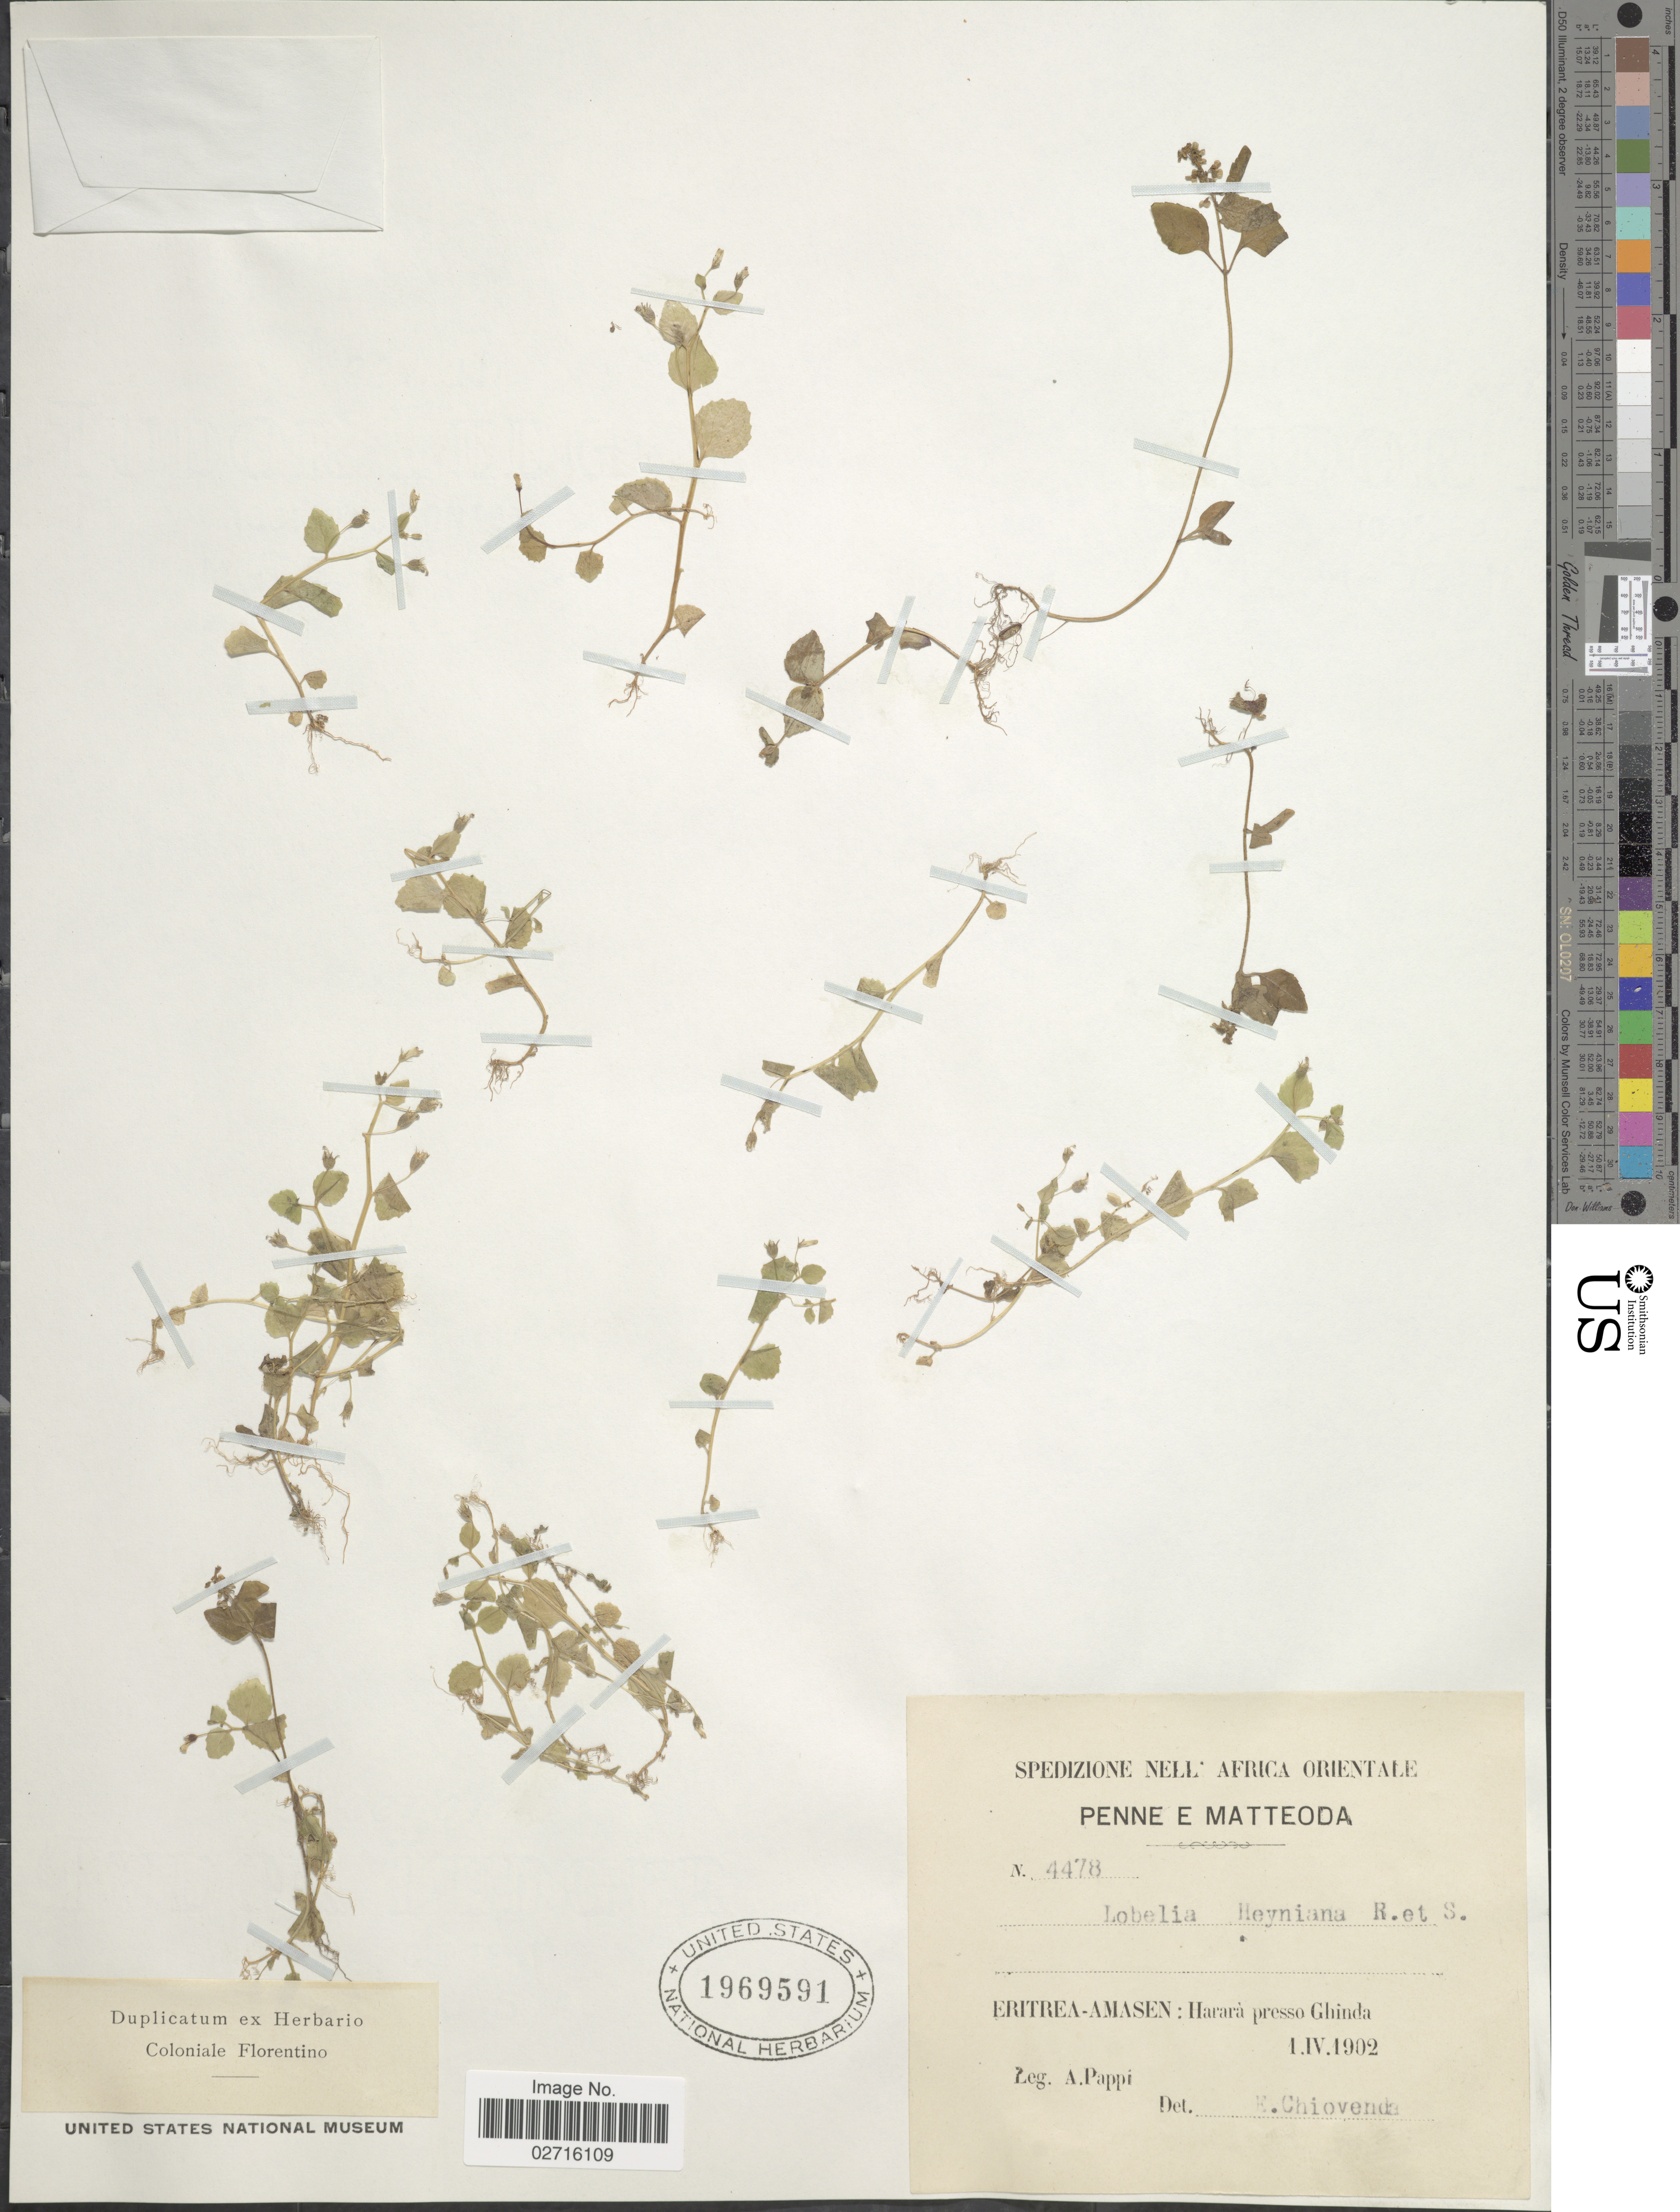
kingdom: Plantae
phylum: Tracheophyta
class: Magnoliopsida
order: Asterales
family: Campanulaceae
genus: Lobelia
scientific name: Lobelia heyneana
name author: Schult.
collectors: A. Pappi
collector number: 4478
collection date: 1902-04-04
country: Eritrea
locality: Africa Orientale, Amasen: Harará presso Ghinda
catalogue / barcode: US 1969591